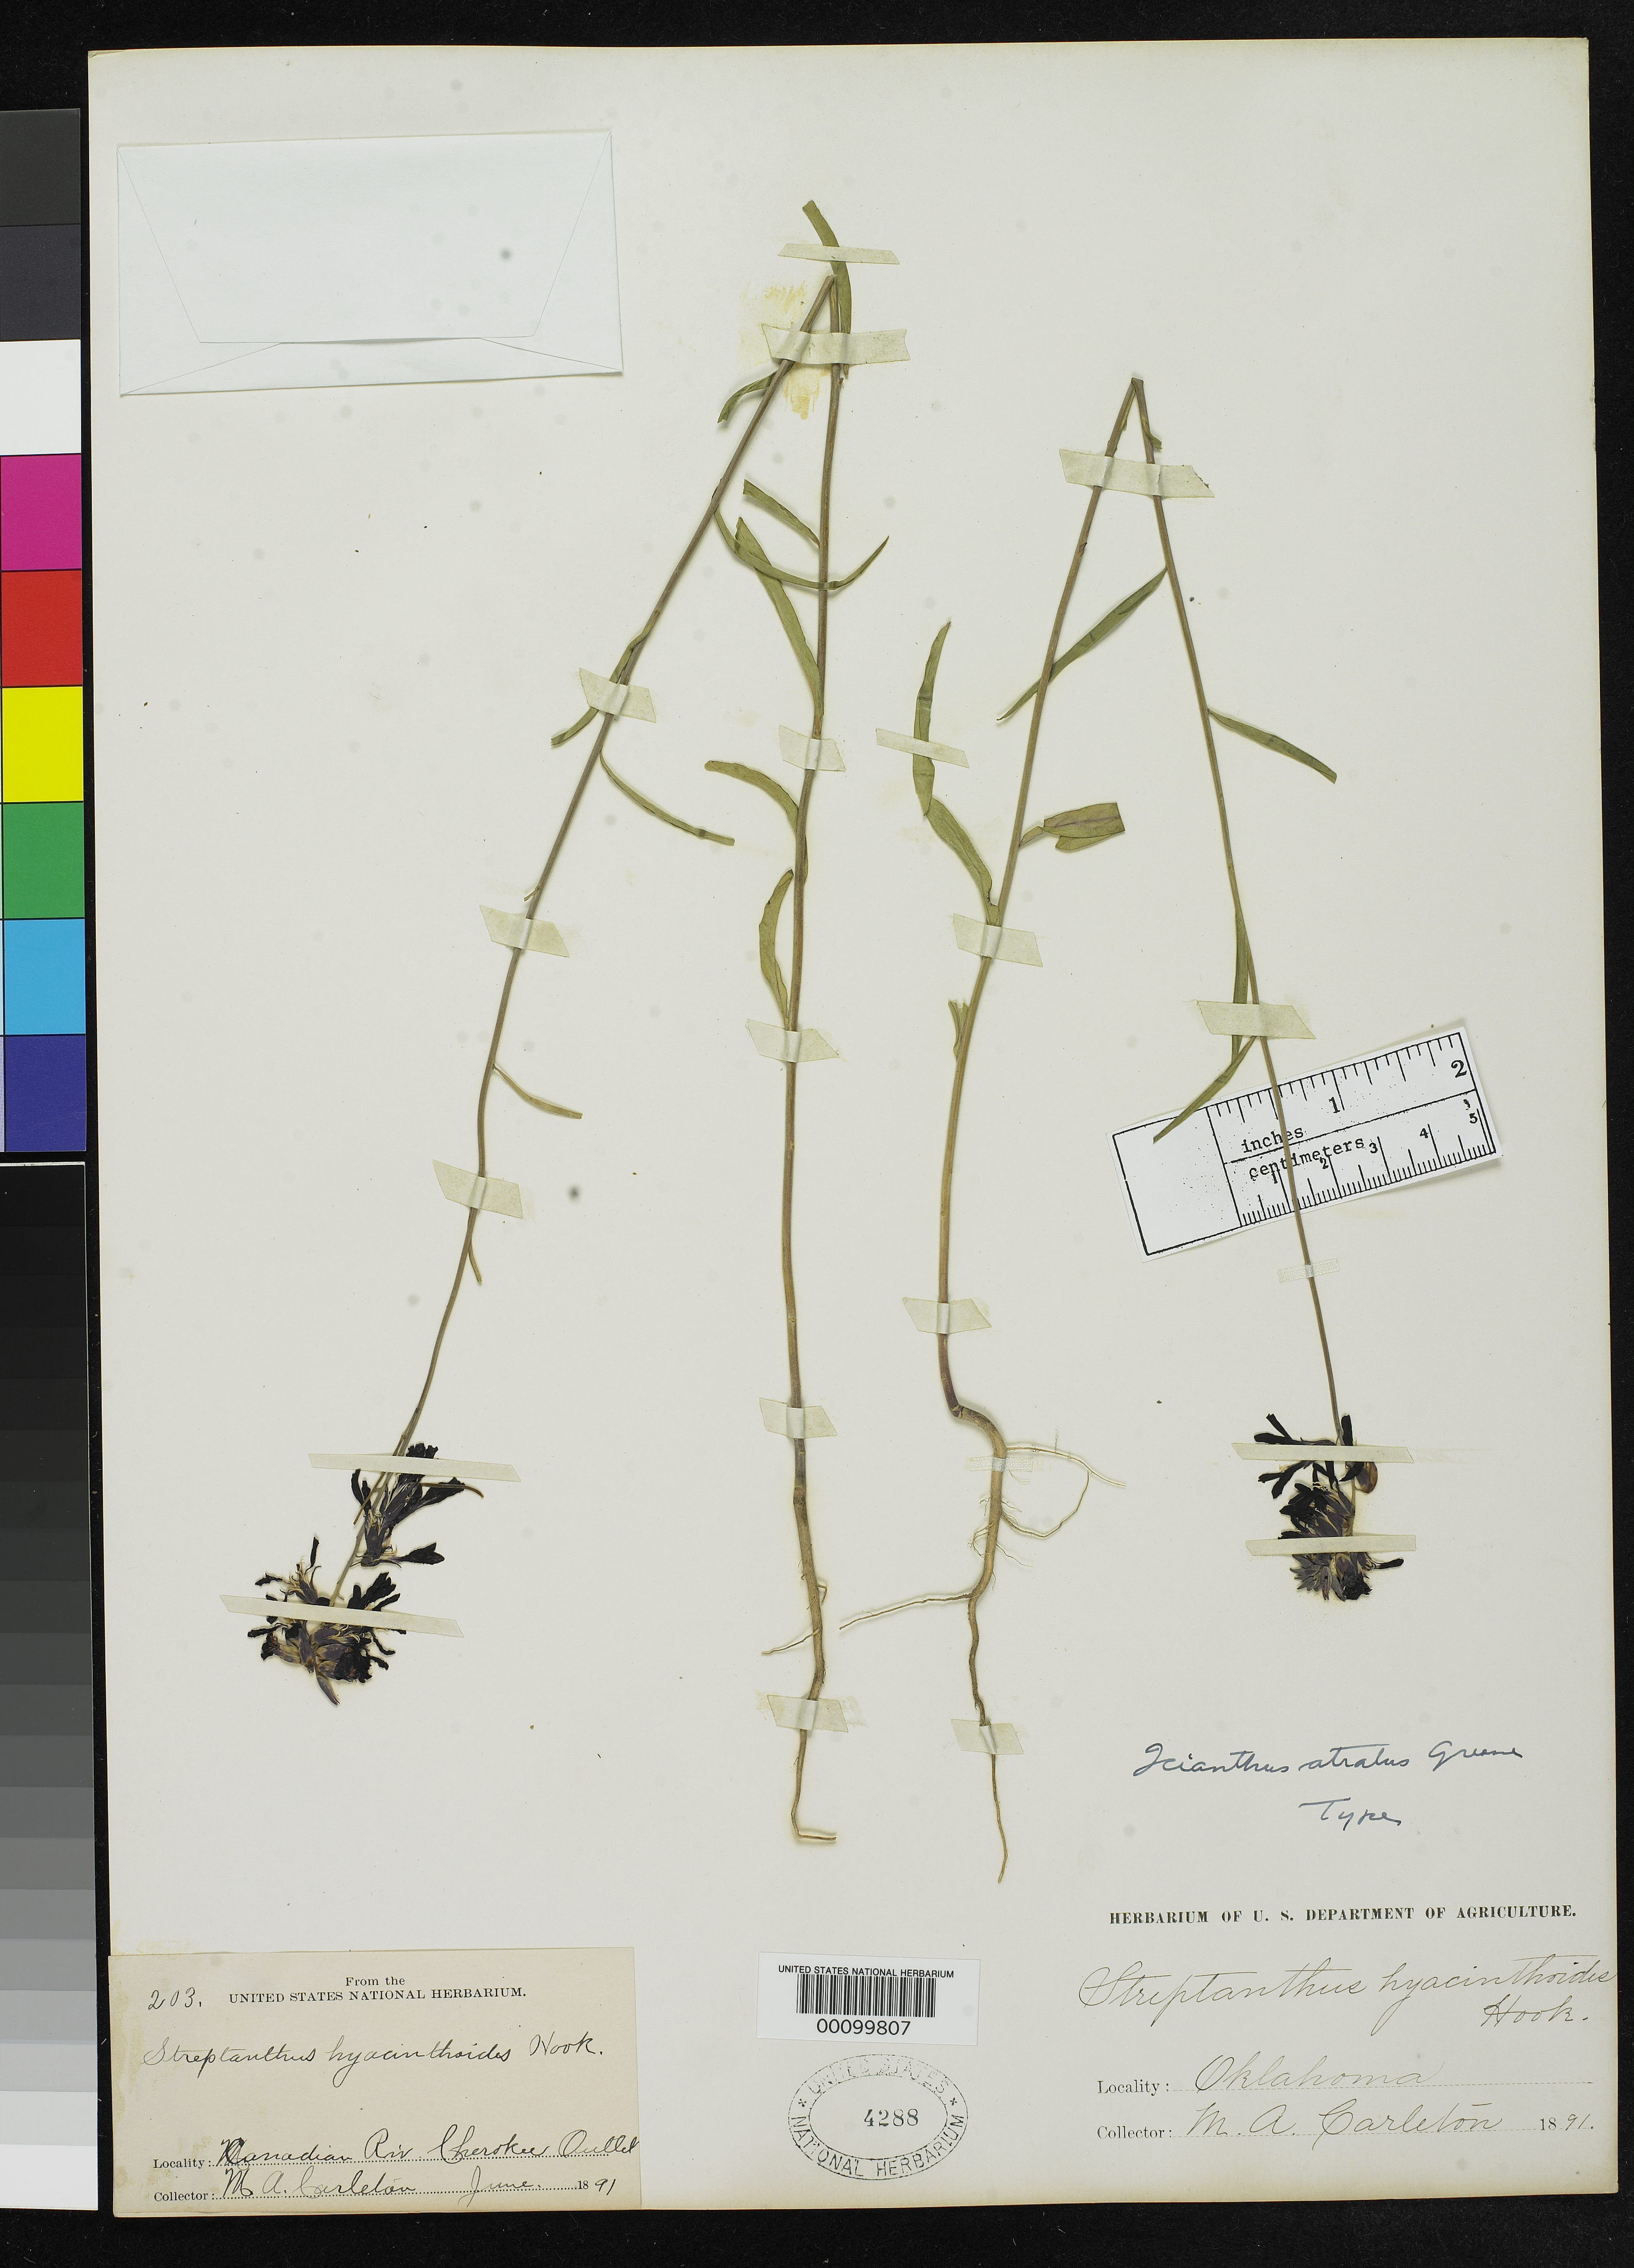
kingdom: Plantae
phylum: Tracheophyta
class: Magnoliopsida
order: Brassicales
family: Brassicaceae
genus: Icianthus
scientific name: Icianthus atratus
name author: Greene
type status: Type Collection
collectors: M. A. Carleton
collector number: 203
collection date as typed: Jun 1891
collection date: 1891-06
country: United States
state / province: Oklahoma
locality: Canadian River, Cherokee Outlet.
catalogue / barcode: US 4288